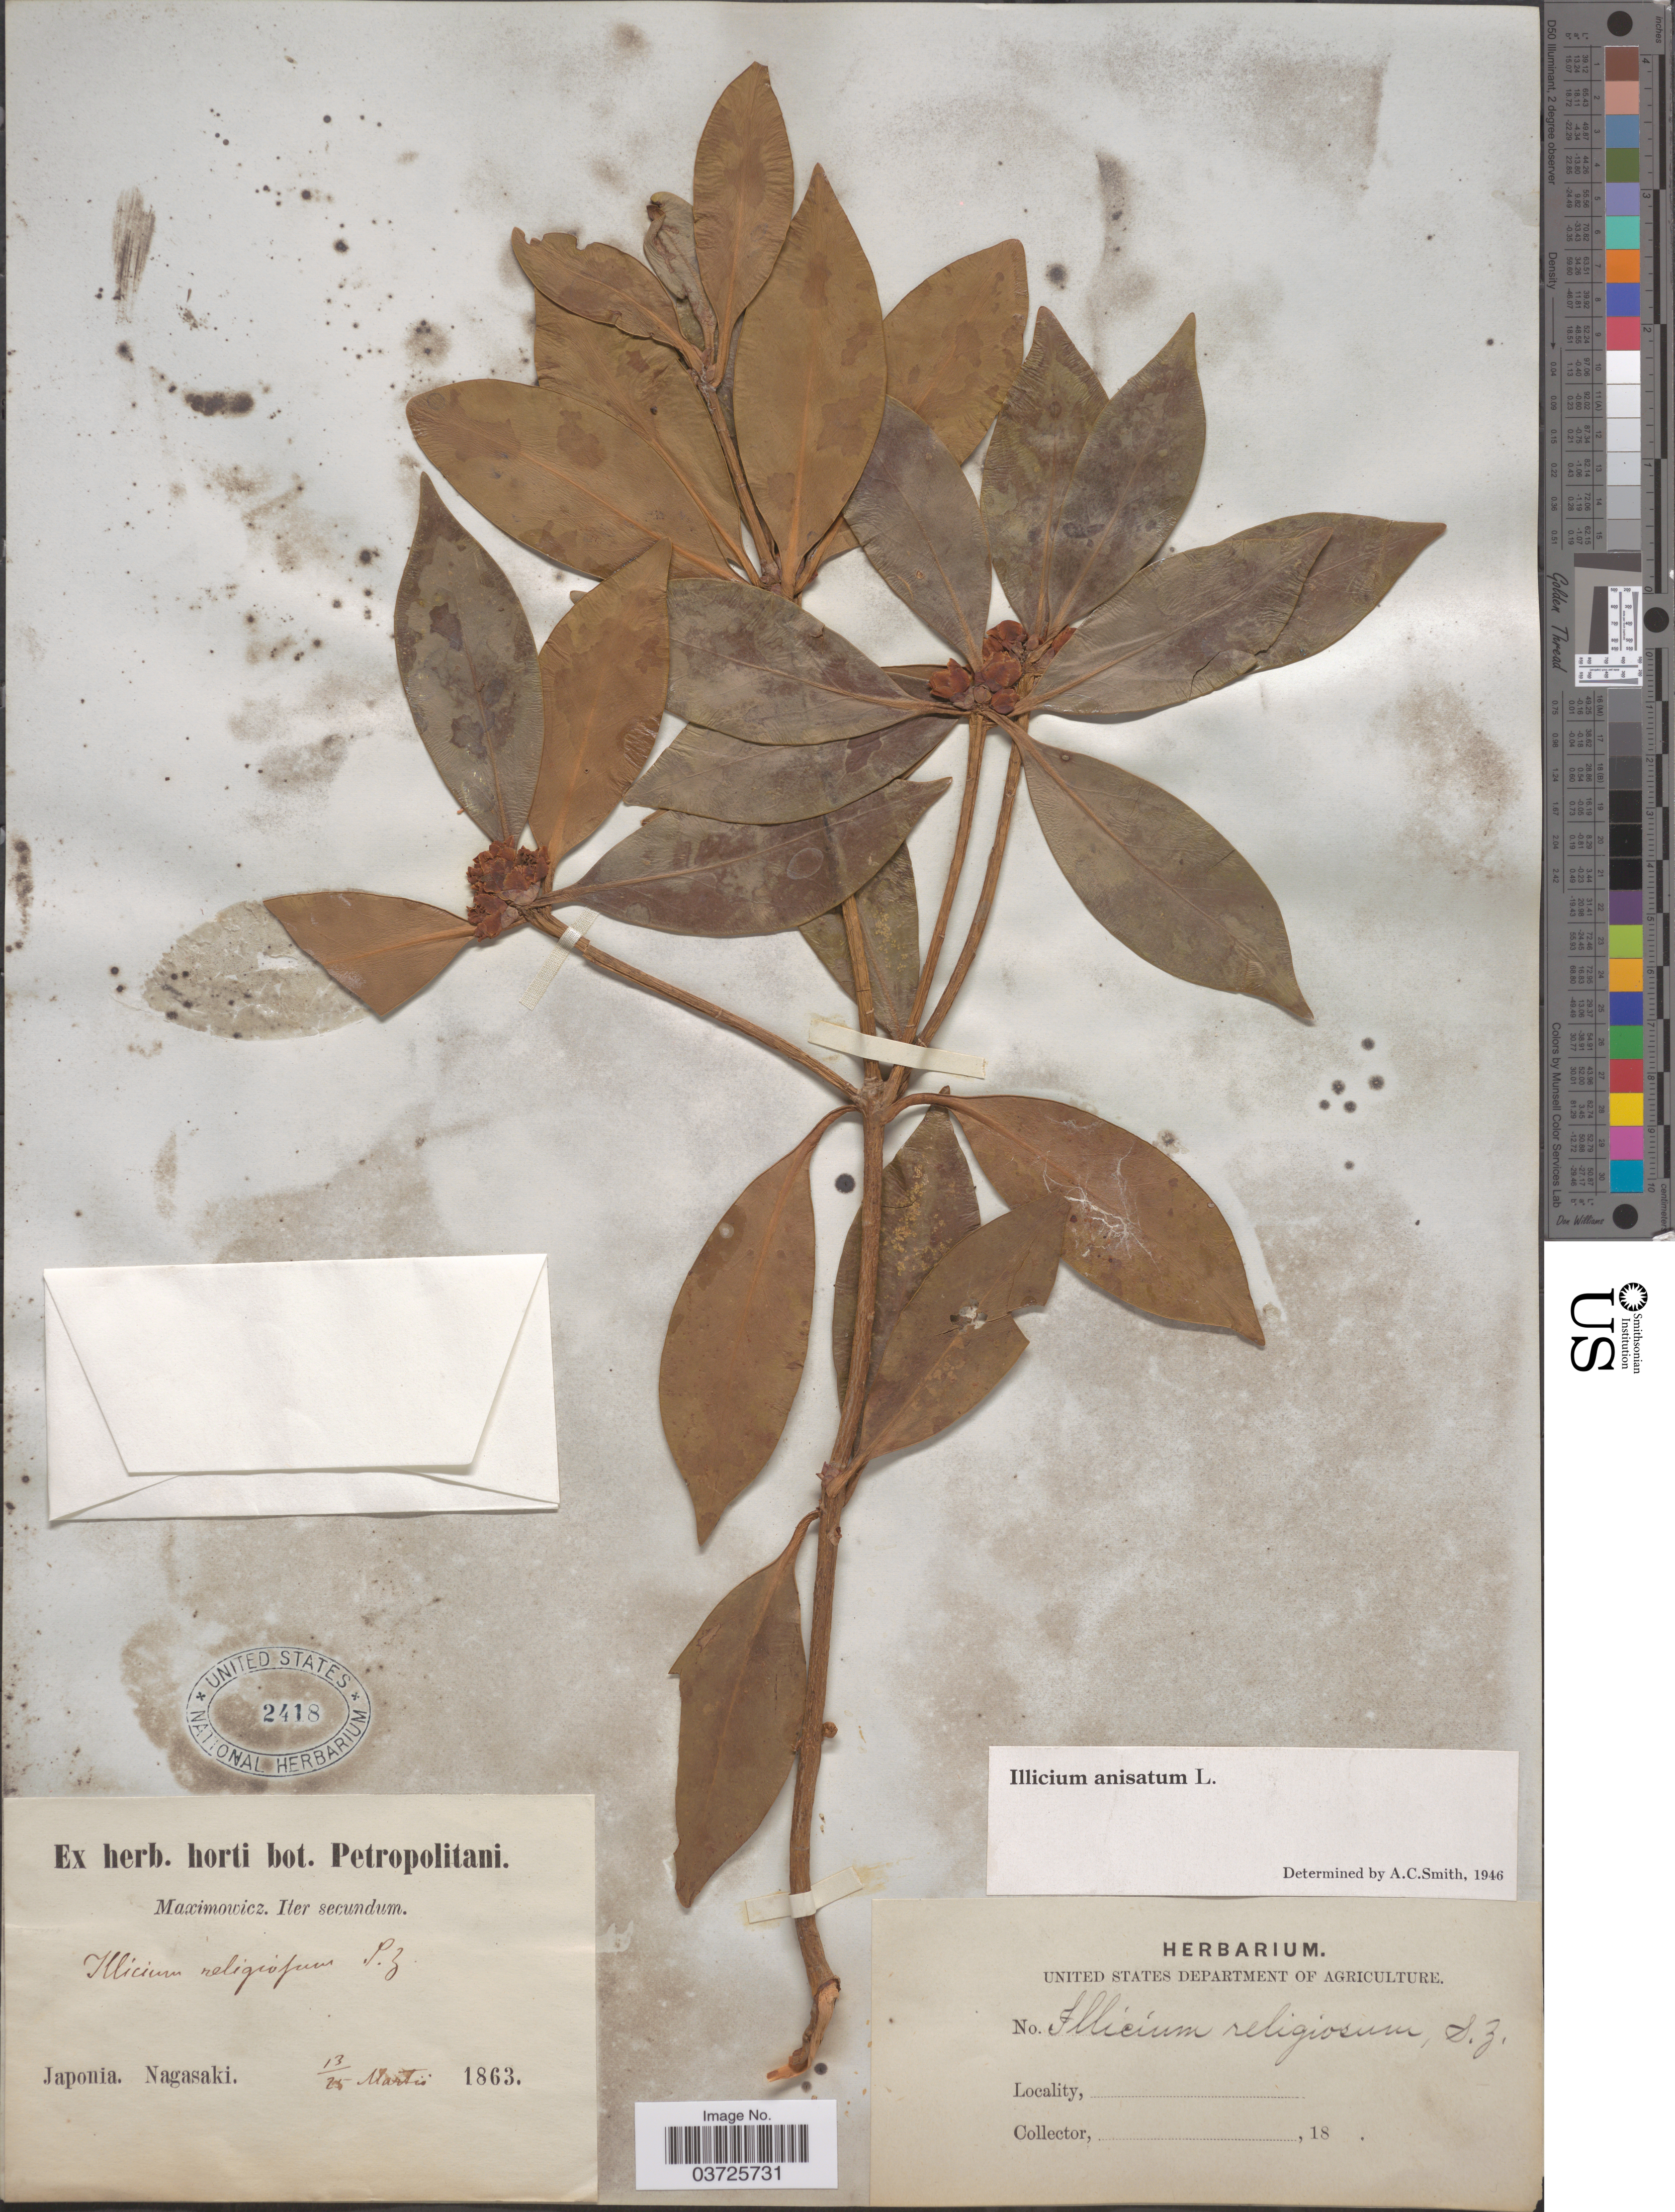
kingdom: Plantae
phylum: Tracheophyta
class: Magnoliopsida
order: Austrobaileyales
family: Schisandraceae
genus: Illicium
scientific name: Illicium anisatum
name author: L.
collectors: Maximowicz, --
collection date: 1863-03-13/1863-03-25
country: Japan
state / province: Nagasaki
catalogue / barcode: US 2418